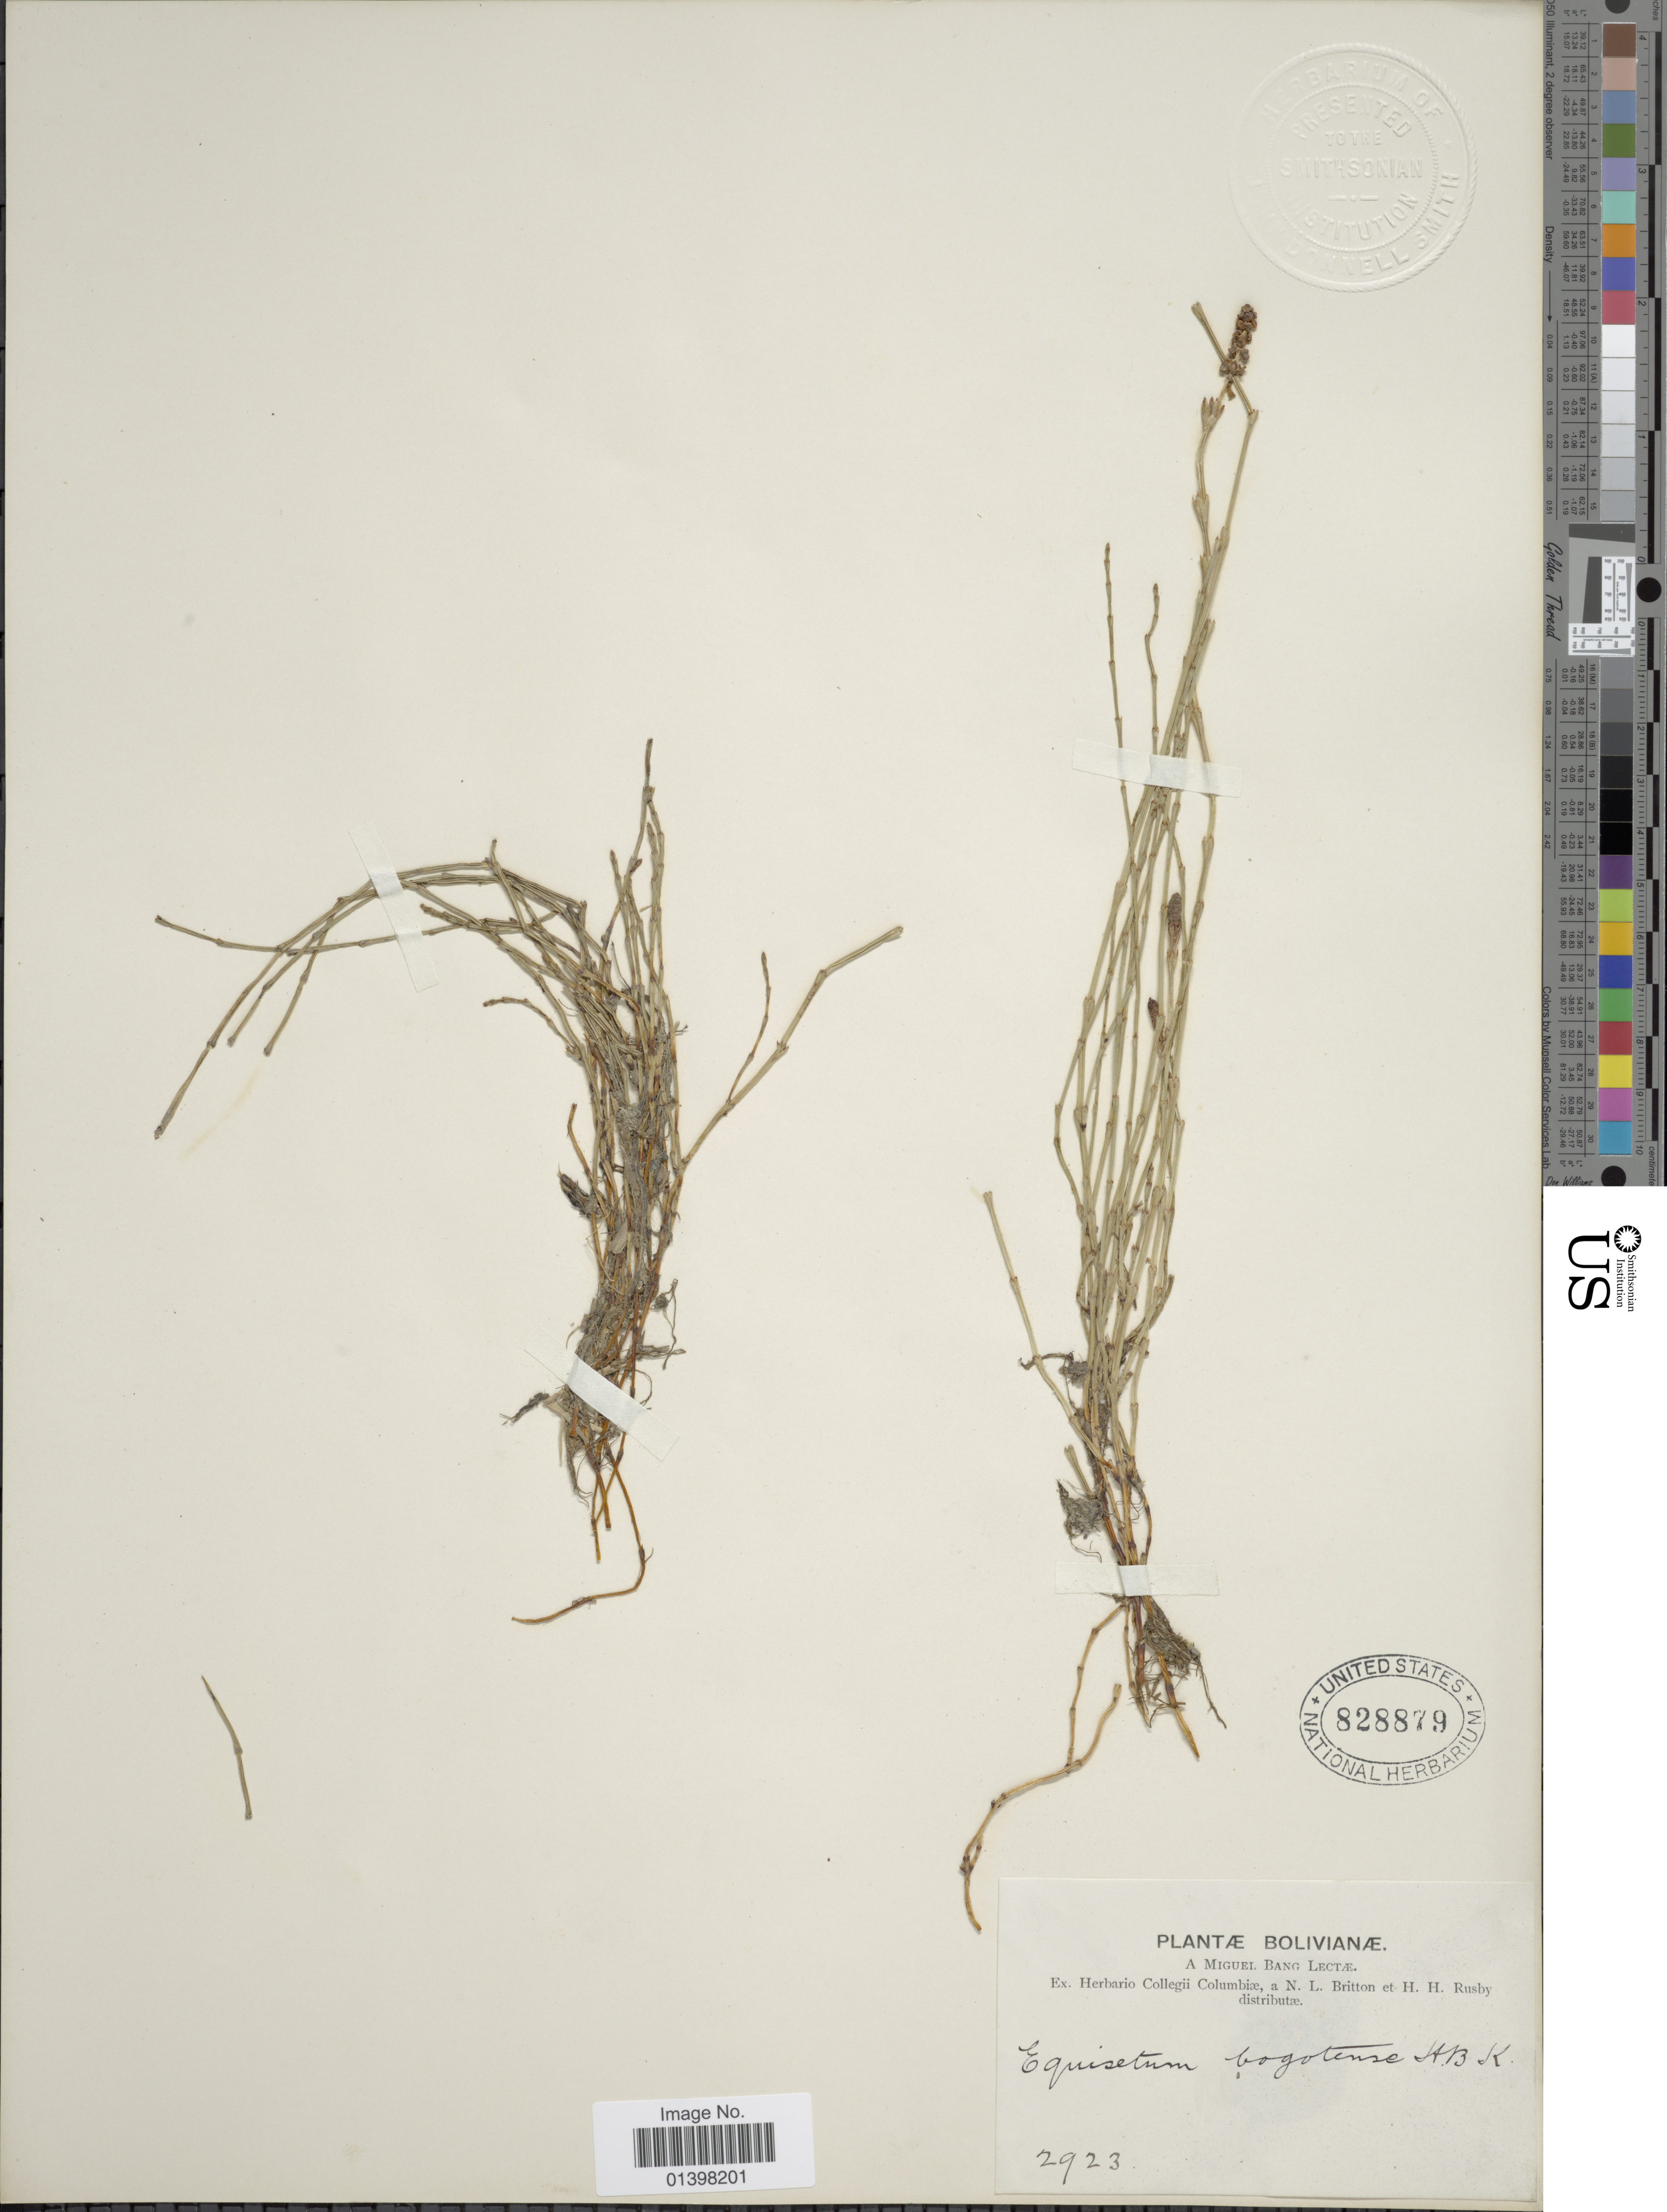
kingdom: Plantae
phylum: Tracheophyta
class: Polypodiopsida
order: Equisetales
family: Equisetaceae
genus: Equisetum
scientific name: Equisetum bogotense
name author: Kunth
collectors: M. Bang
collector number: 2923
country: Bolivia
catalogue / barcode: US 828879